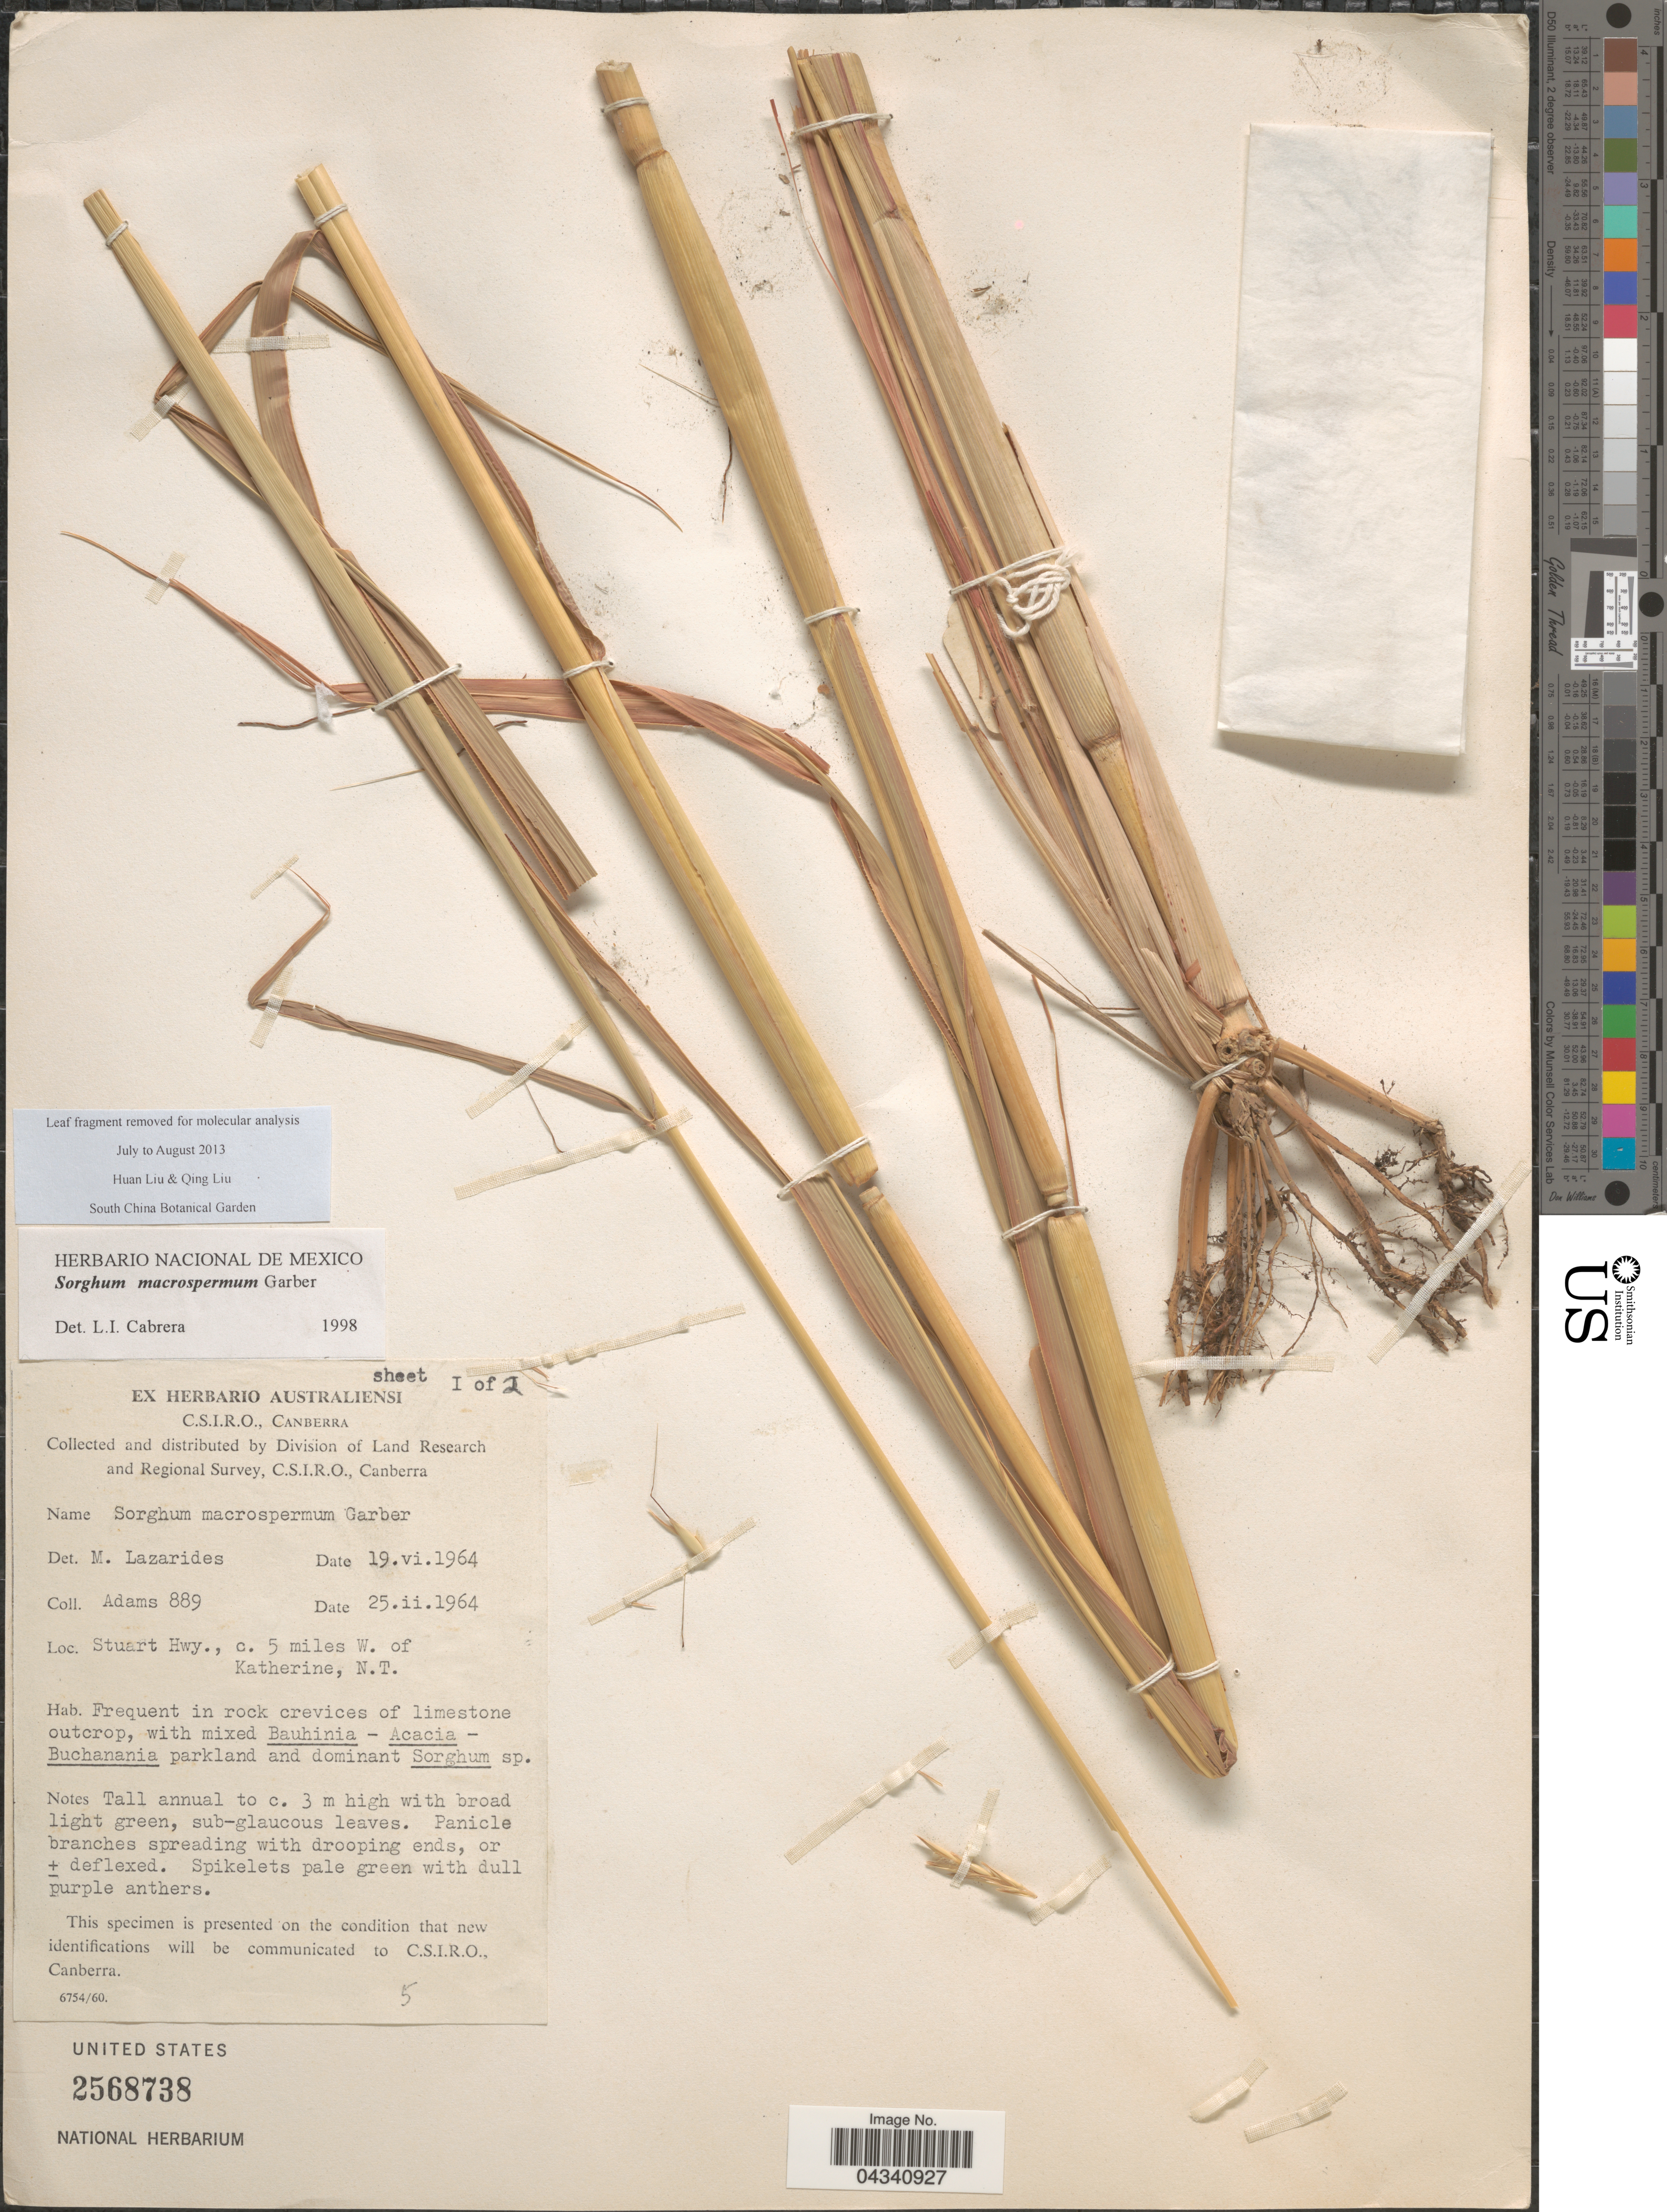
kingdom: Plantae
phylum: Tracheophyta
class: Liliopsida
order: Poales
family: Poaceae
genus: Sorghum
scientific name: Sorghum macrospermum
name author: Garber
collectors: Adams, --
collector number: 889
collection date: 1964-02-25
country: Australia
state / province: Northern Territory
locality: Division of Land Research and Regional Survey, C.S.I.R.O. Stuart Hwy., c. 5 miles W. of Katherine.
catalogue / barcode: US 2568738